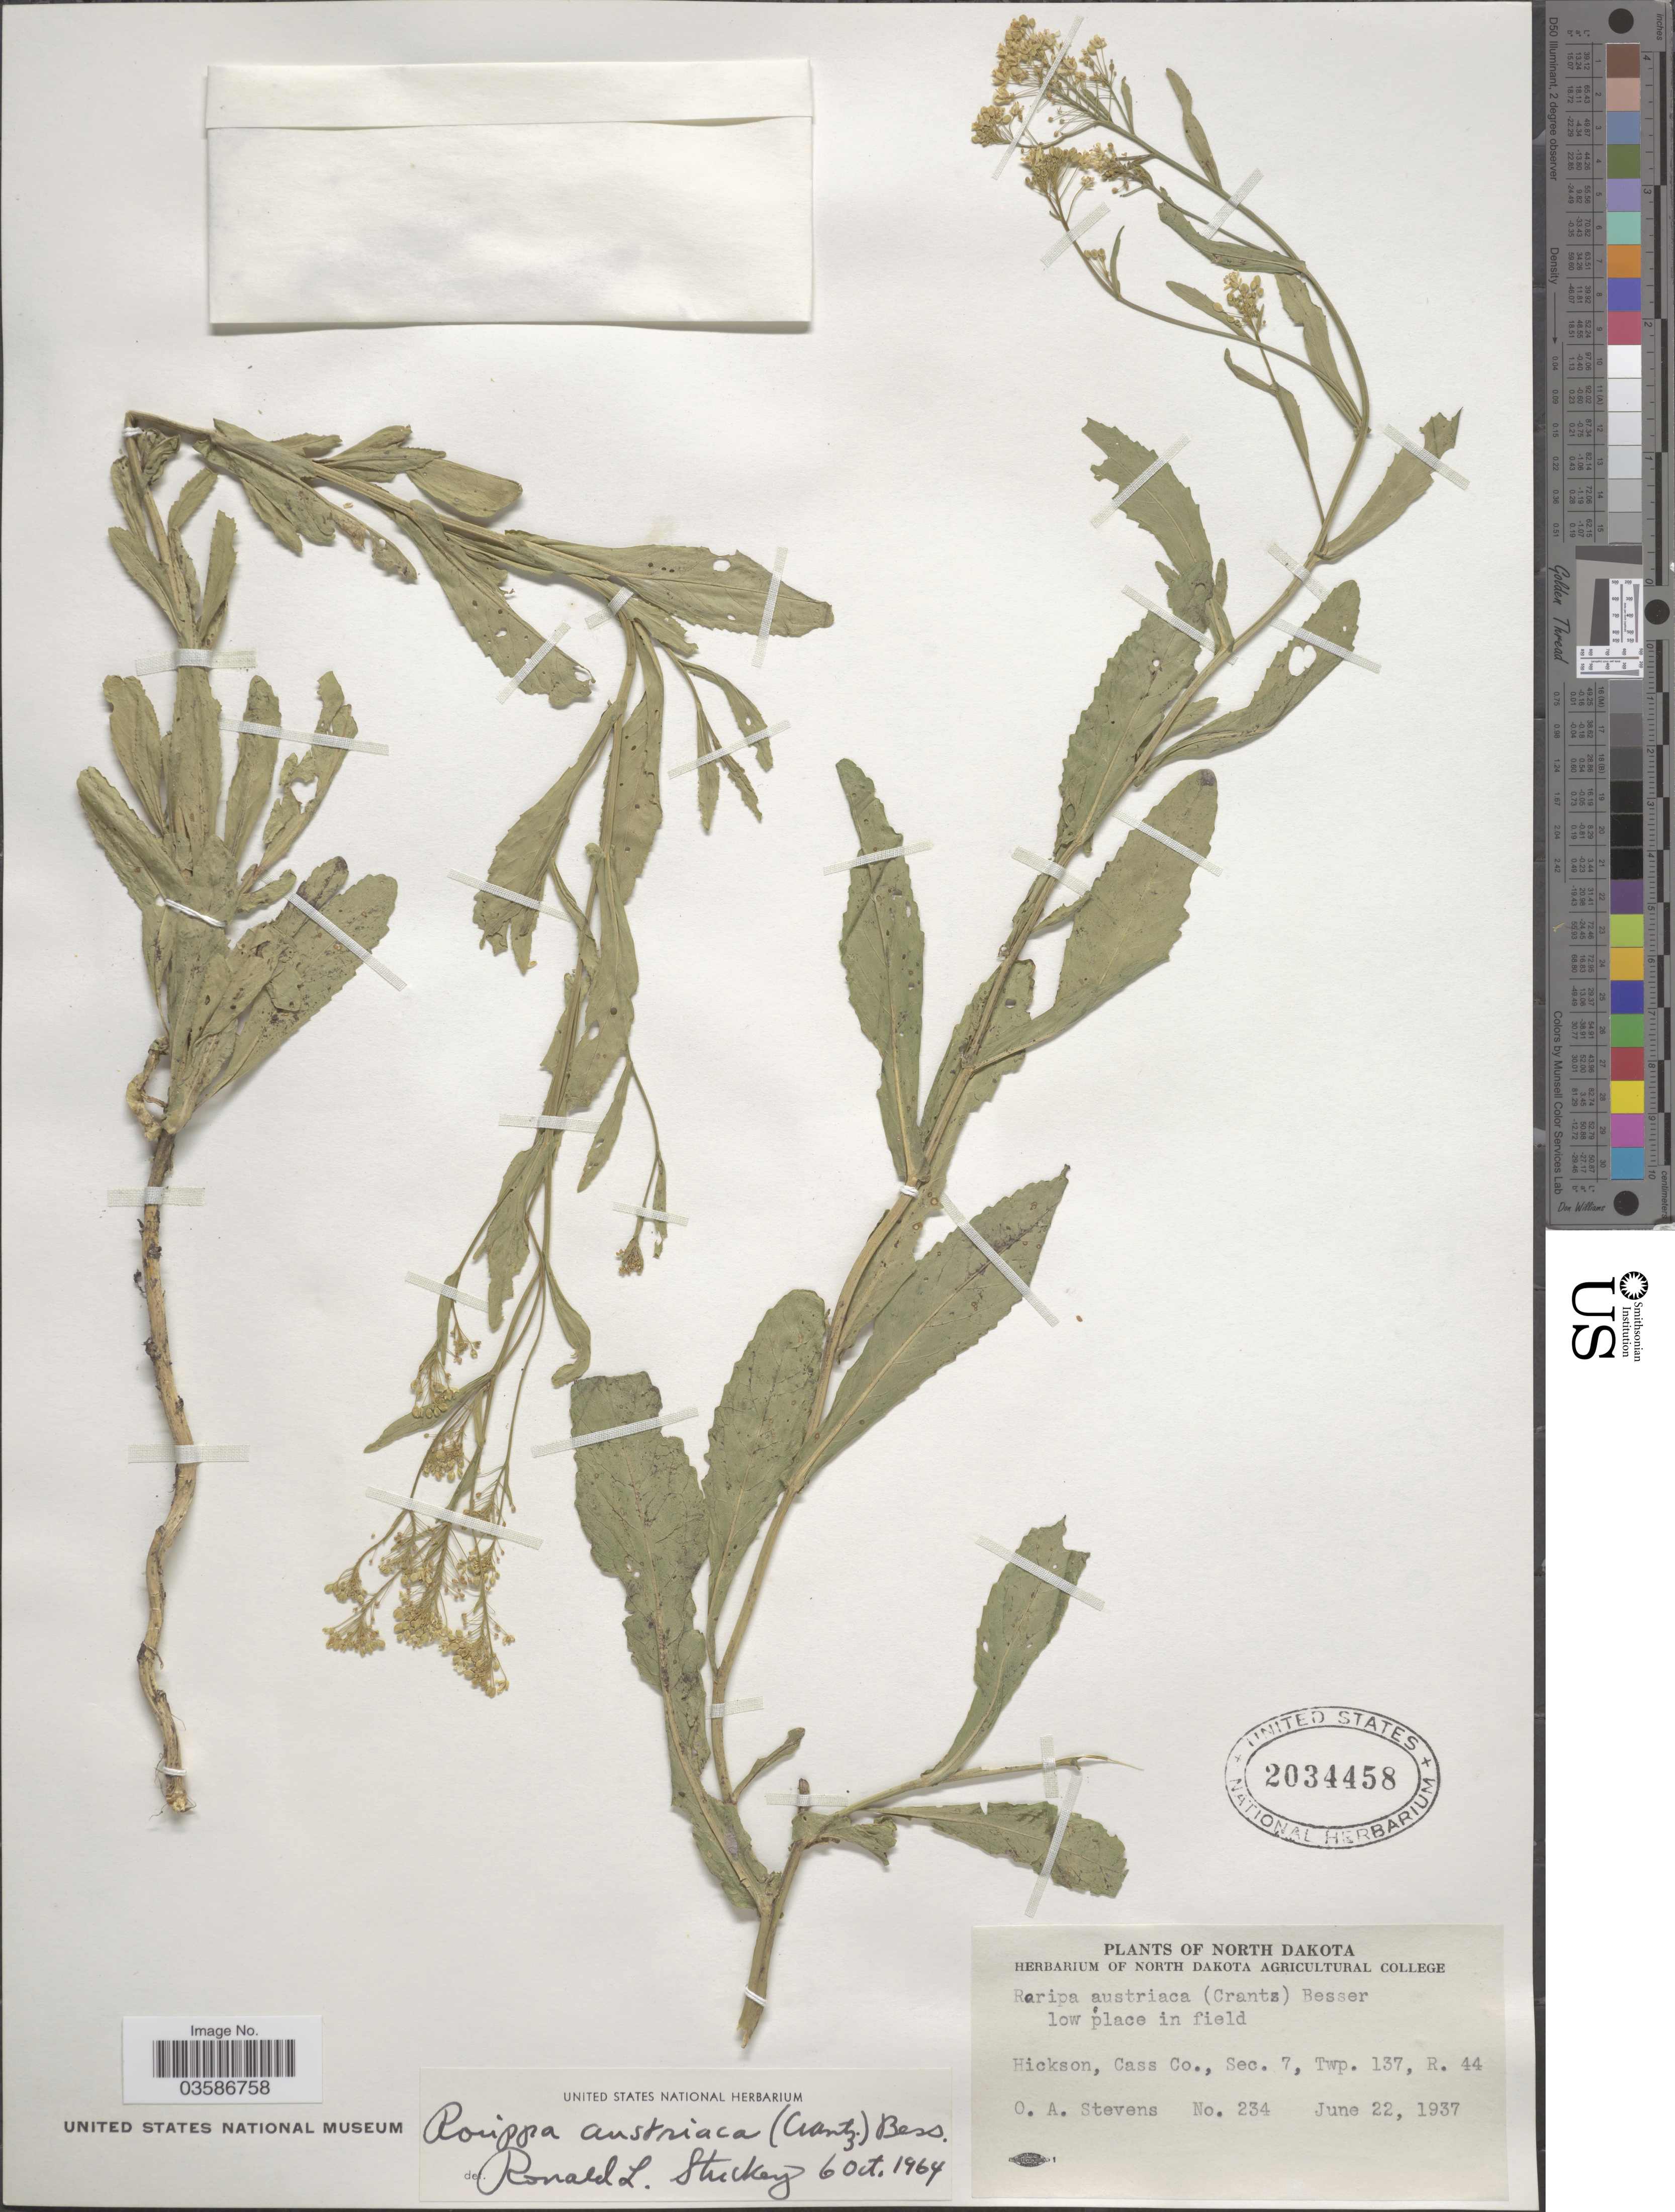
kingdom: Plantae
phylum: Tracheophyta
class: Magnoliopsida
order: Brassicales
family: Brassicaceae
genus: Rorippa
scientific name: Rorippa austriaca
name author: (Crantz) Besser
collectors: O. A. Stevens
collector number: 234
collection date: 1937-06-22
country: United States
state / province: North Dakota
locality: Hickson, Cass Co., Sec. 7, Twp. 137, R. 44.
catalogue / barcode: US 2034458